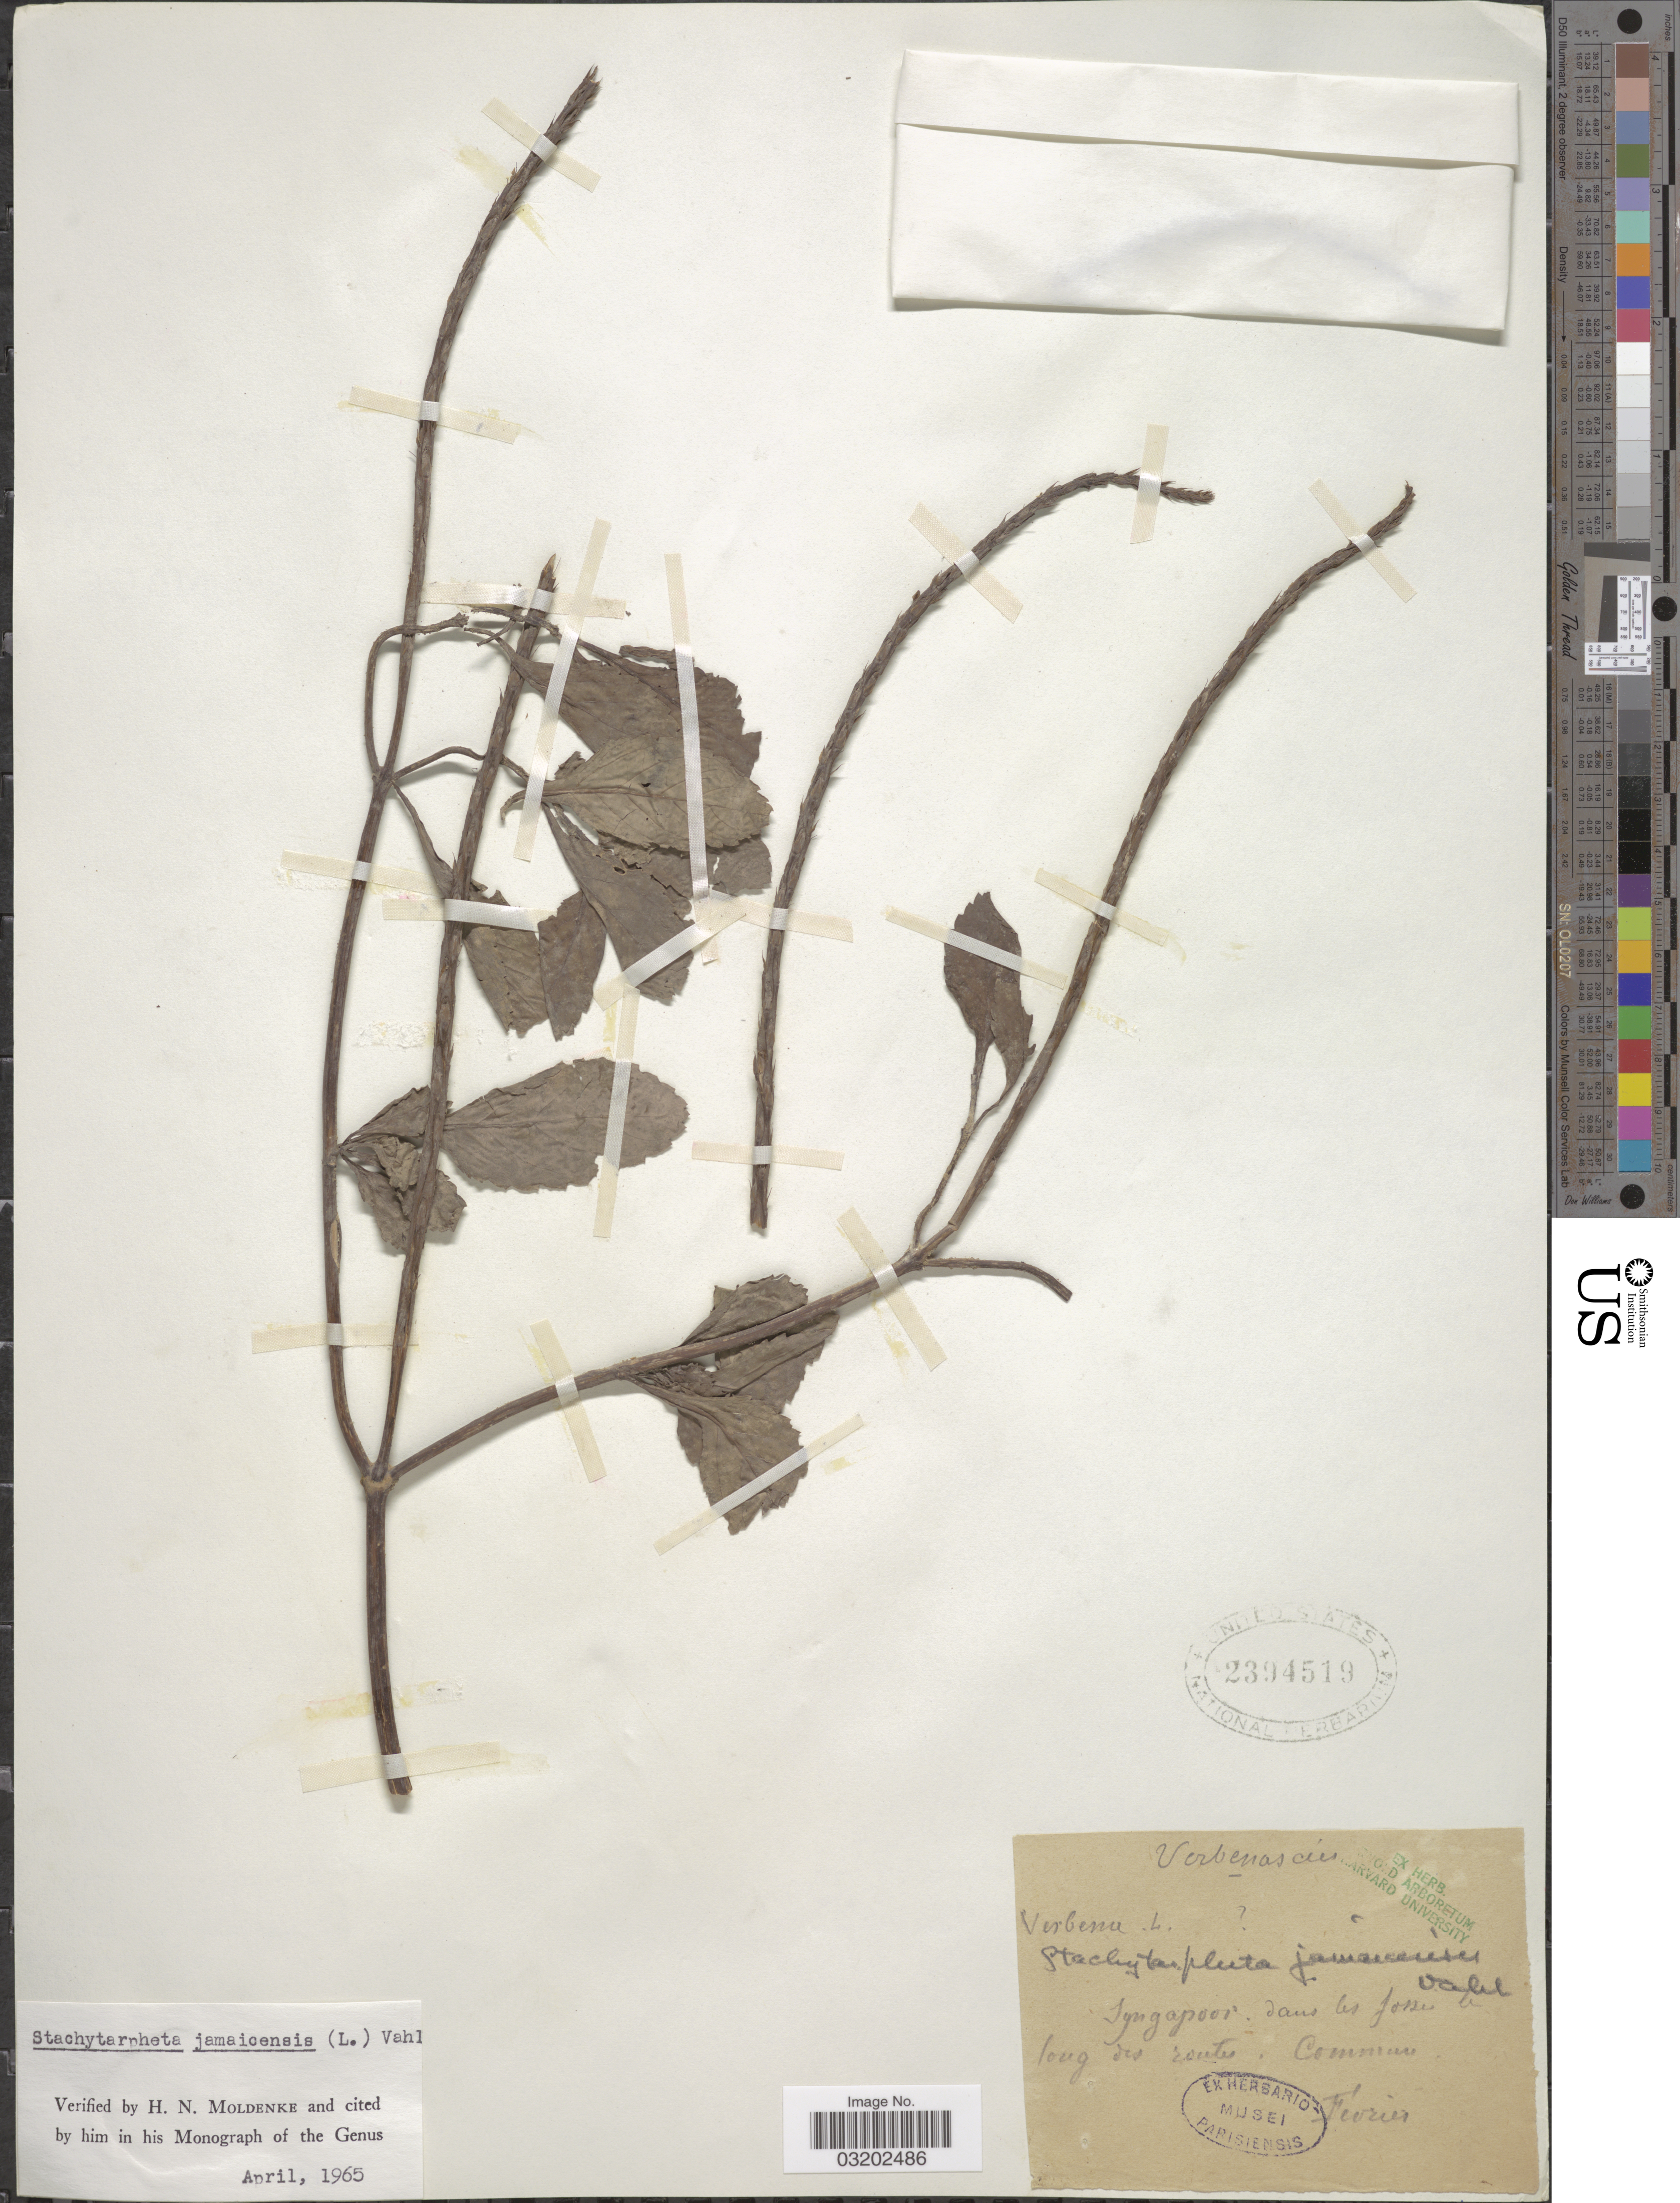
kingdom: Plantae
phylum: Tracheophyta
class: Magnoliopsida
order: Lamiales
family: Verbenaceae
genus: Stachytarpheta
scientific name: Stachytarpheta jamaicensis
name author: (L.) Vahl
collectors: ex herb. Mus. Paris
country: Singapore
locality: Syngapoor.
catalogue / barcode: US 2394519